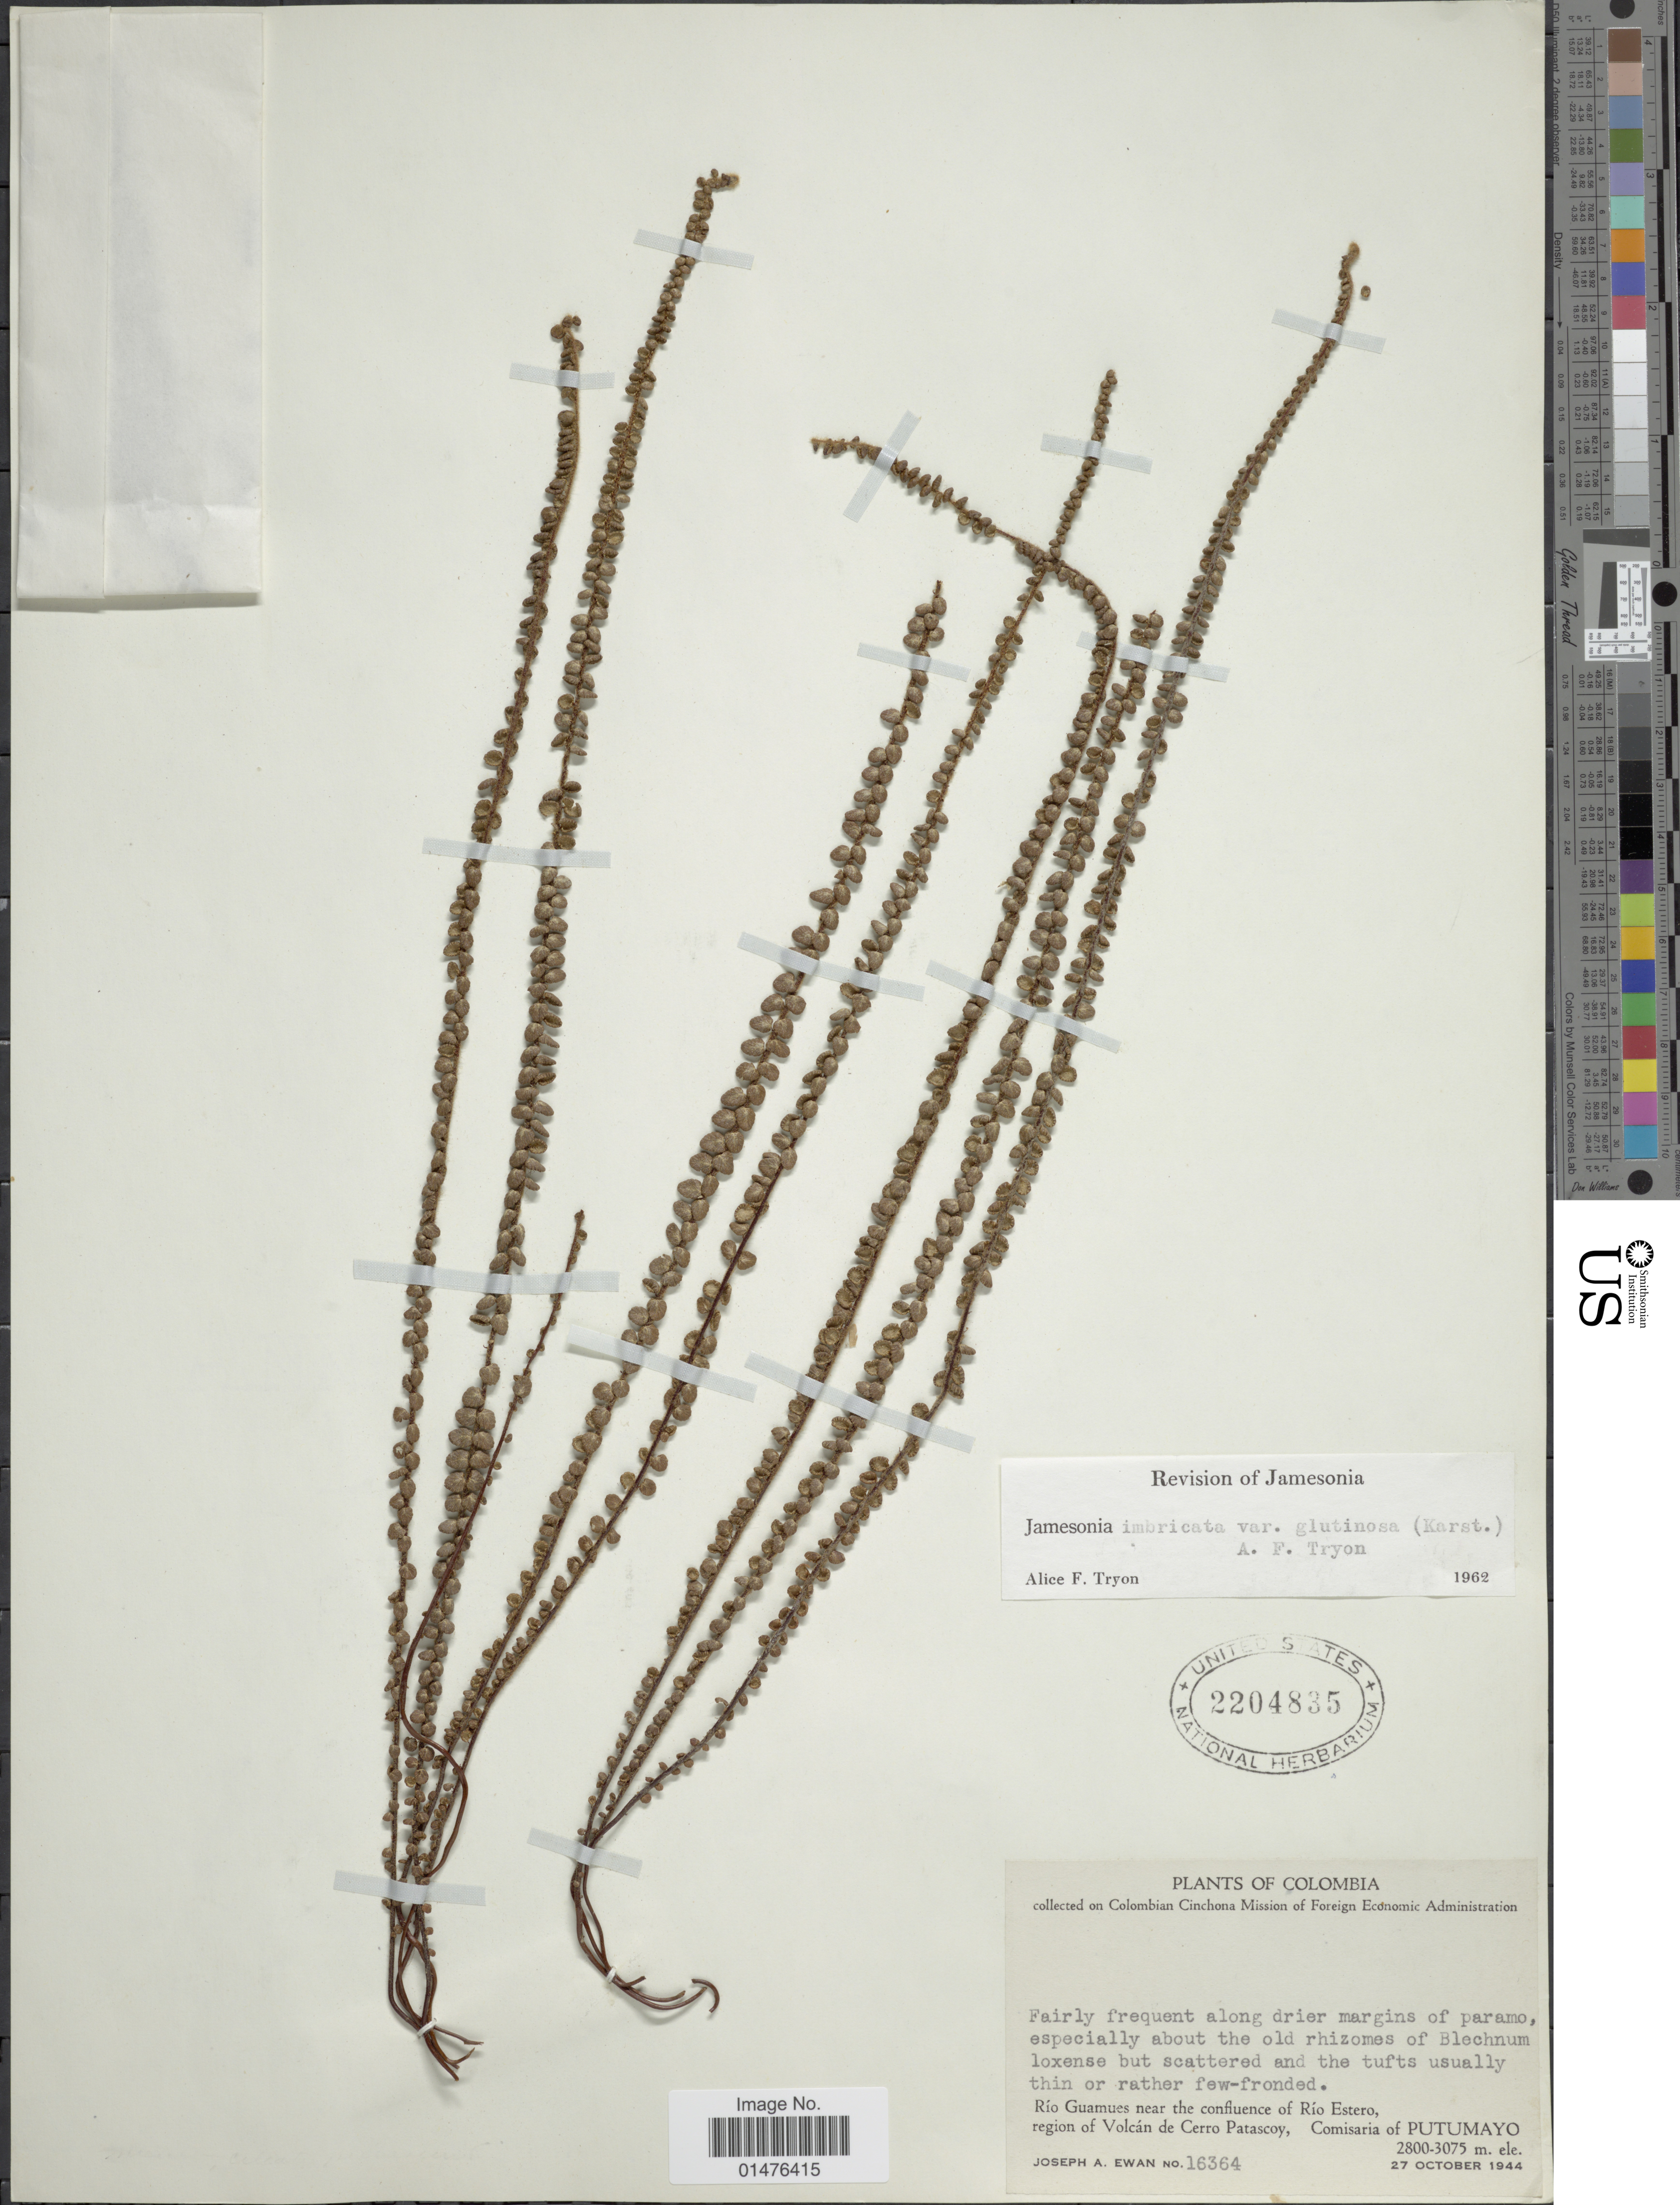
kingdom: Plantae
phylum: Tracheophyta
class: Polypodiopsida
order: Polypodiales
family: Pteridaceae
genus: Jamesonia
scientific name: Jamesonia imbricata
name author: (Sw.) Hook. & Grev.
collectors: J. A. Ewan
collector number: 16364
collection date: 1944-10-27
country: Colombia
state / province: Putumayo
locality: Rio Guamues near the confluence of Río Guamues near the confluence of Río Estero, region of Volcán de Cerro Patascoy, Comisaria of Putumayo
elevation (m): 2800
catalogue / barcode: US 2204835